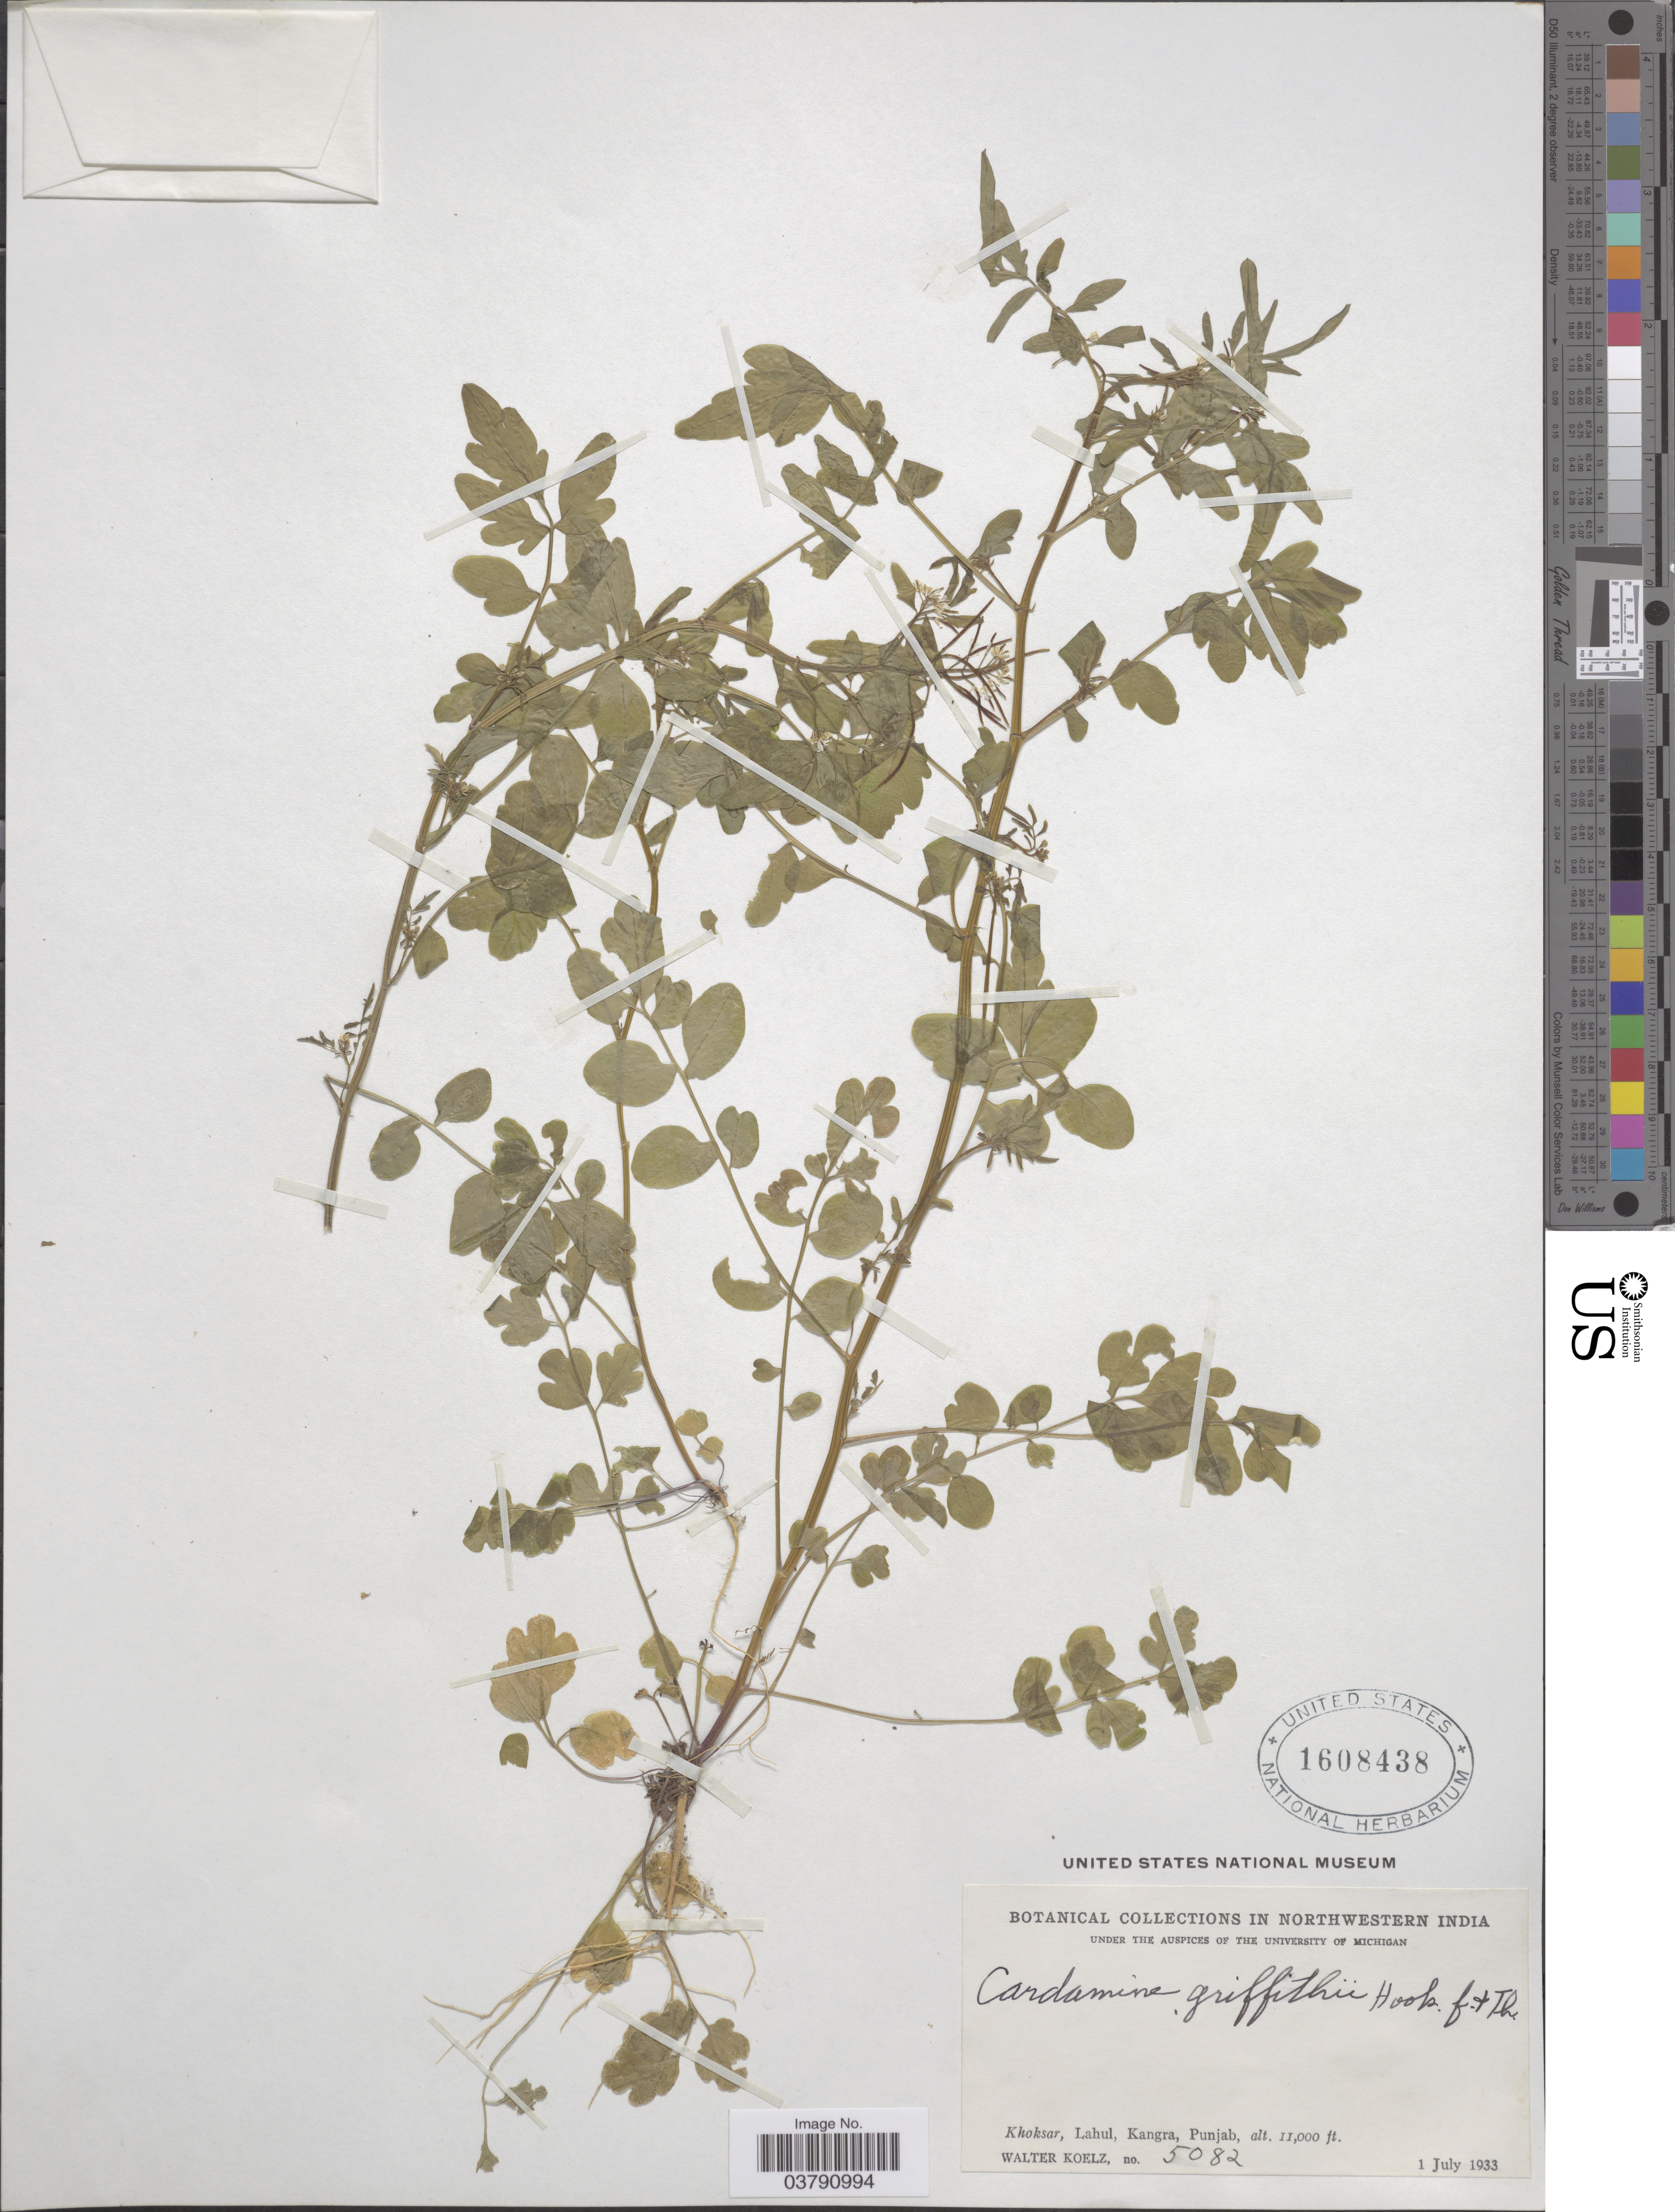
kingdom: Plantae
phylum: Tracheophyta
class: Magnoliopsida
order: Brassicales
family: Brassicaceae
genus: Cardamine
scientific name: Cardamine griffithii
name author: (Thomson) Hook. f.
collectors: W. N. Koelz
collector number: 5082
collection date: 1933-07-01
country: India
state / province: Punjab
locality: Northwestern India. Khoksar, Lahul, Kangra.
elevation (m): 3353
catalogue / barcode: US 1608438